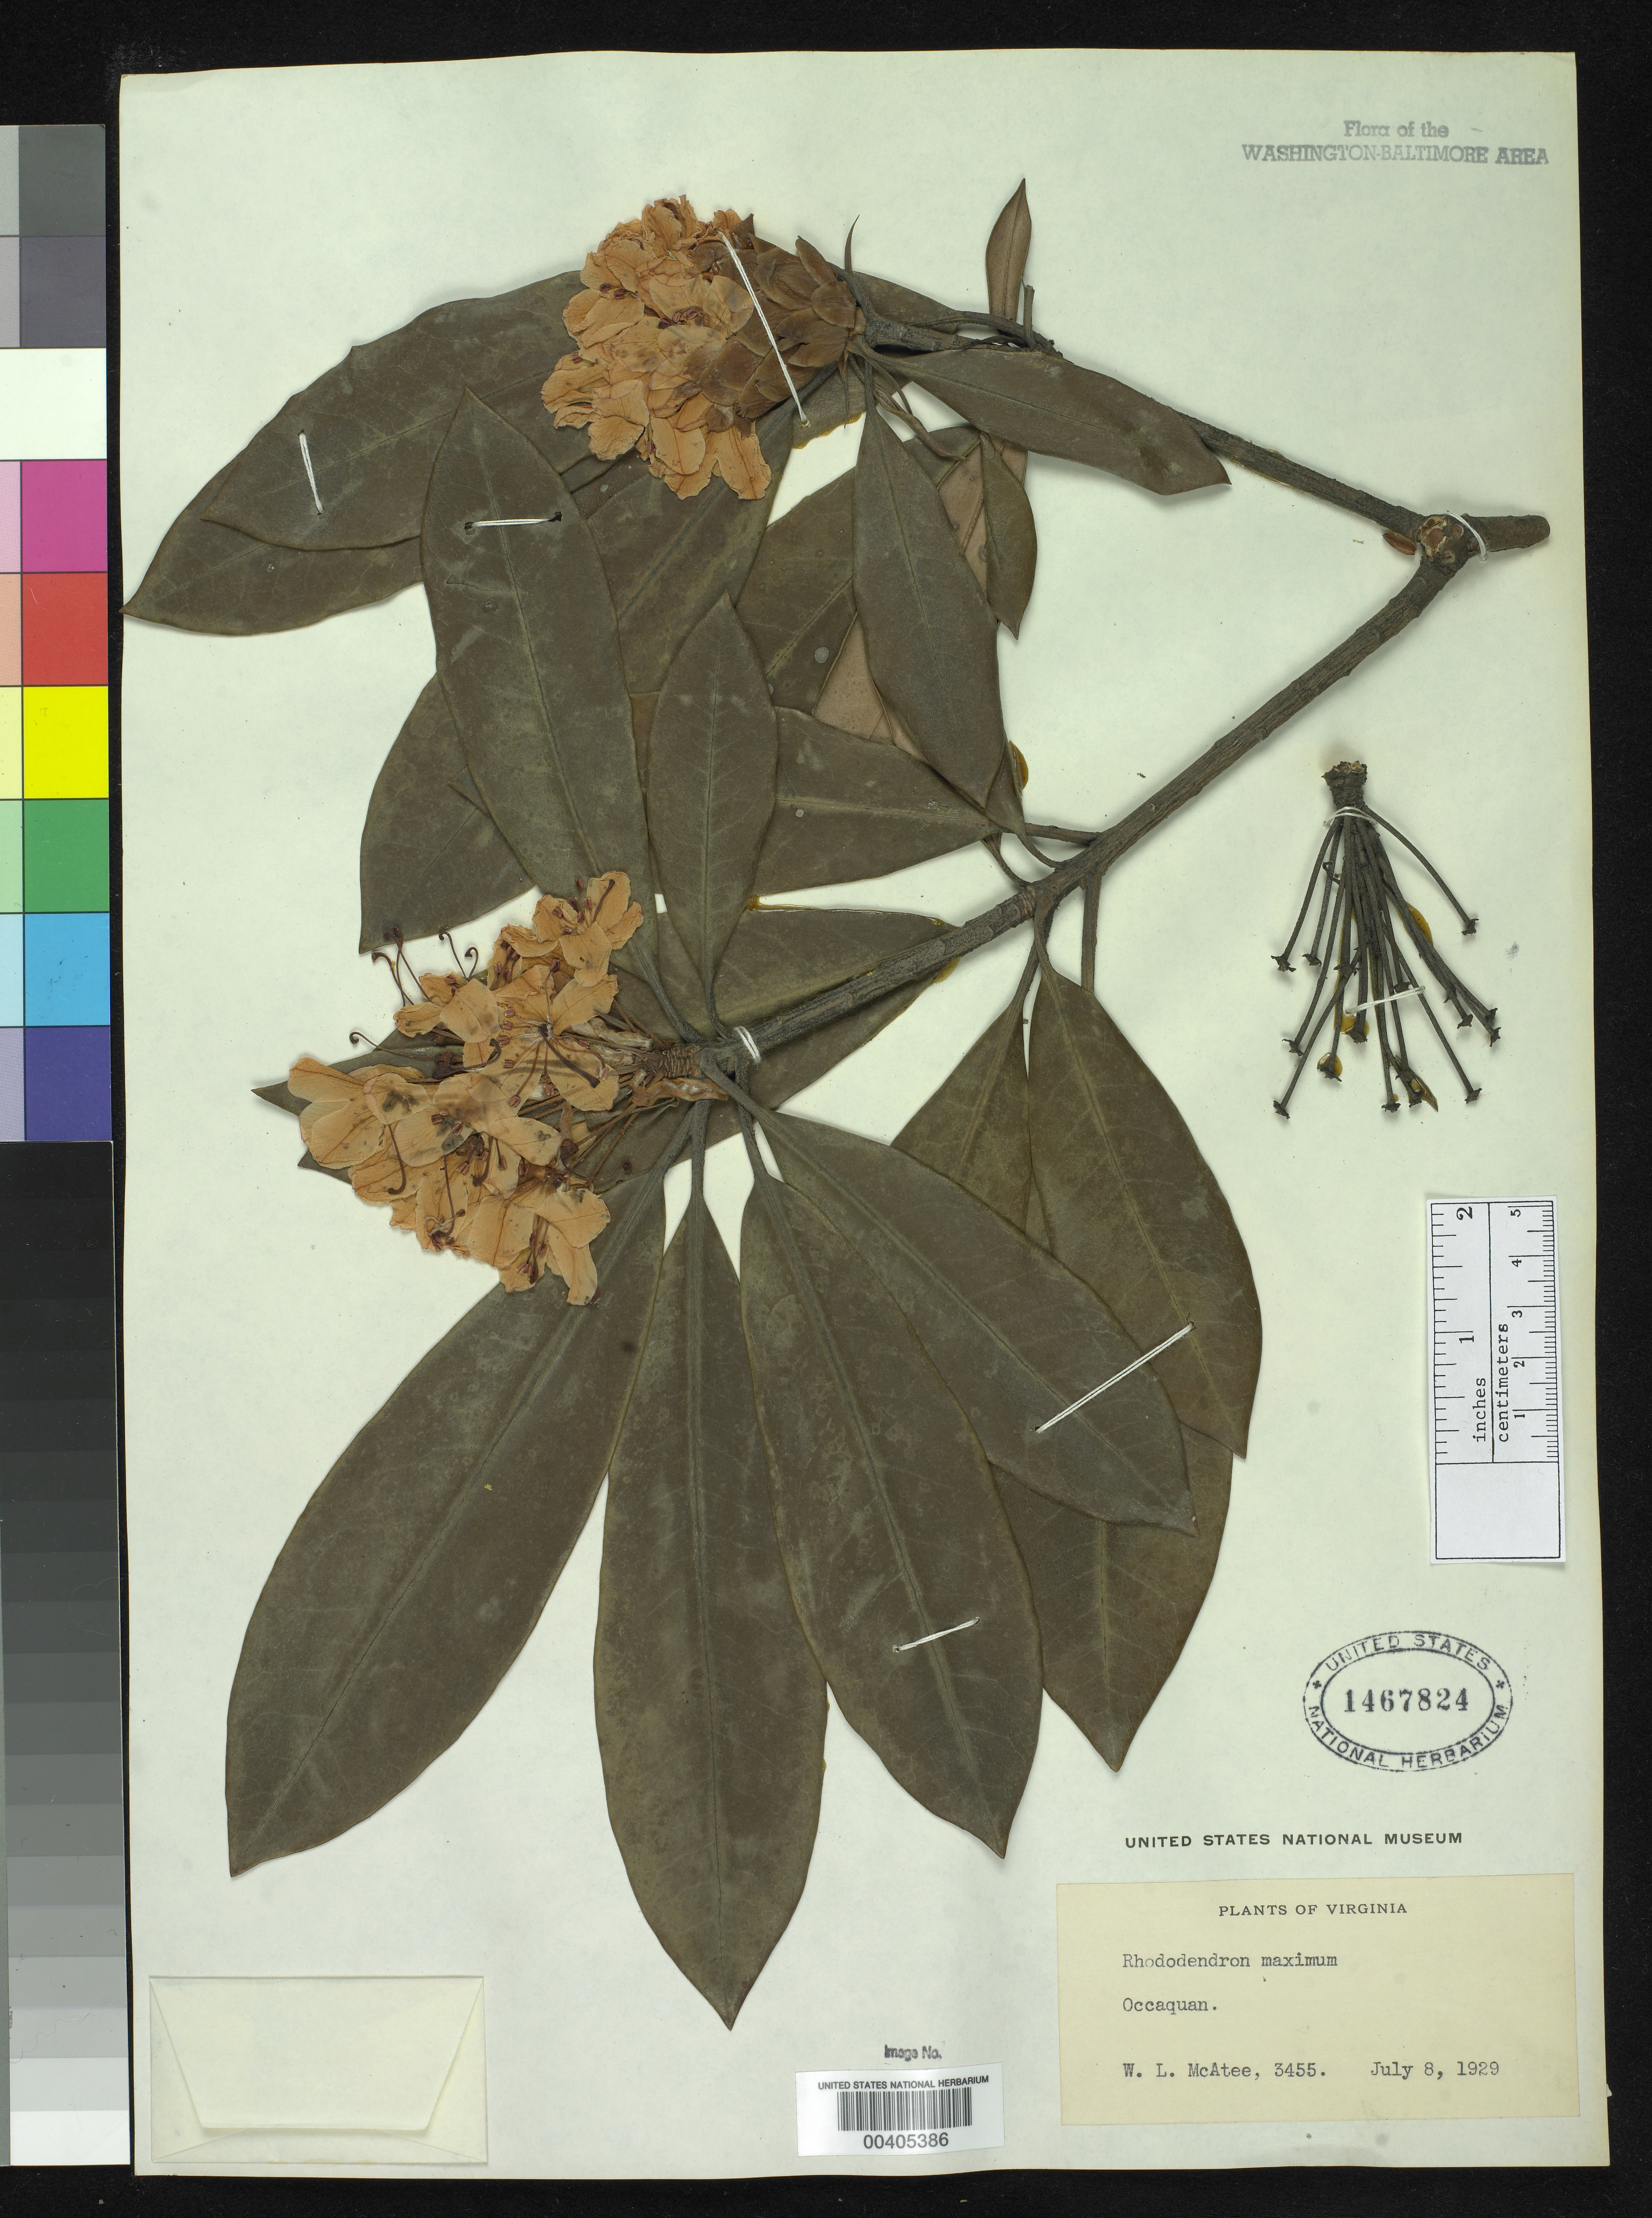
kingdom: Plantae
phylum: Tracheophyta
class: Magnoliopsida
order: Ericales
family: Ericaceae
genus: Rhododendron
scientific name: Rhododendron maximum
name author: L.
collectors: W. McAtee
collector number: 3455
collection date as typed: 08 Jul 1929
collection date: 1929-07-08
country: United States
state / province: Virginia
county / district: Prince William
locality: Occoquan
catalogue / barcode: US 1467824